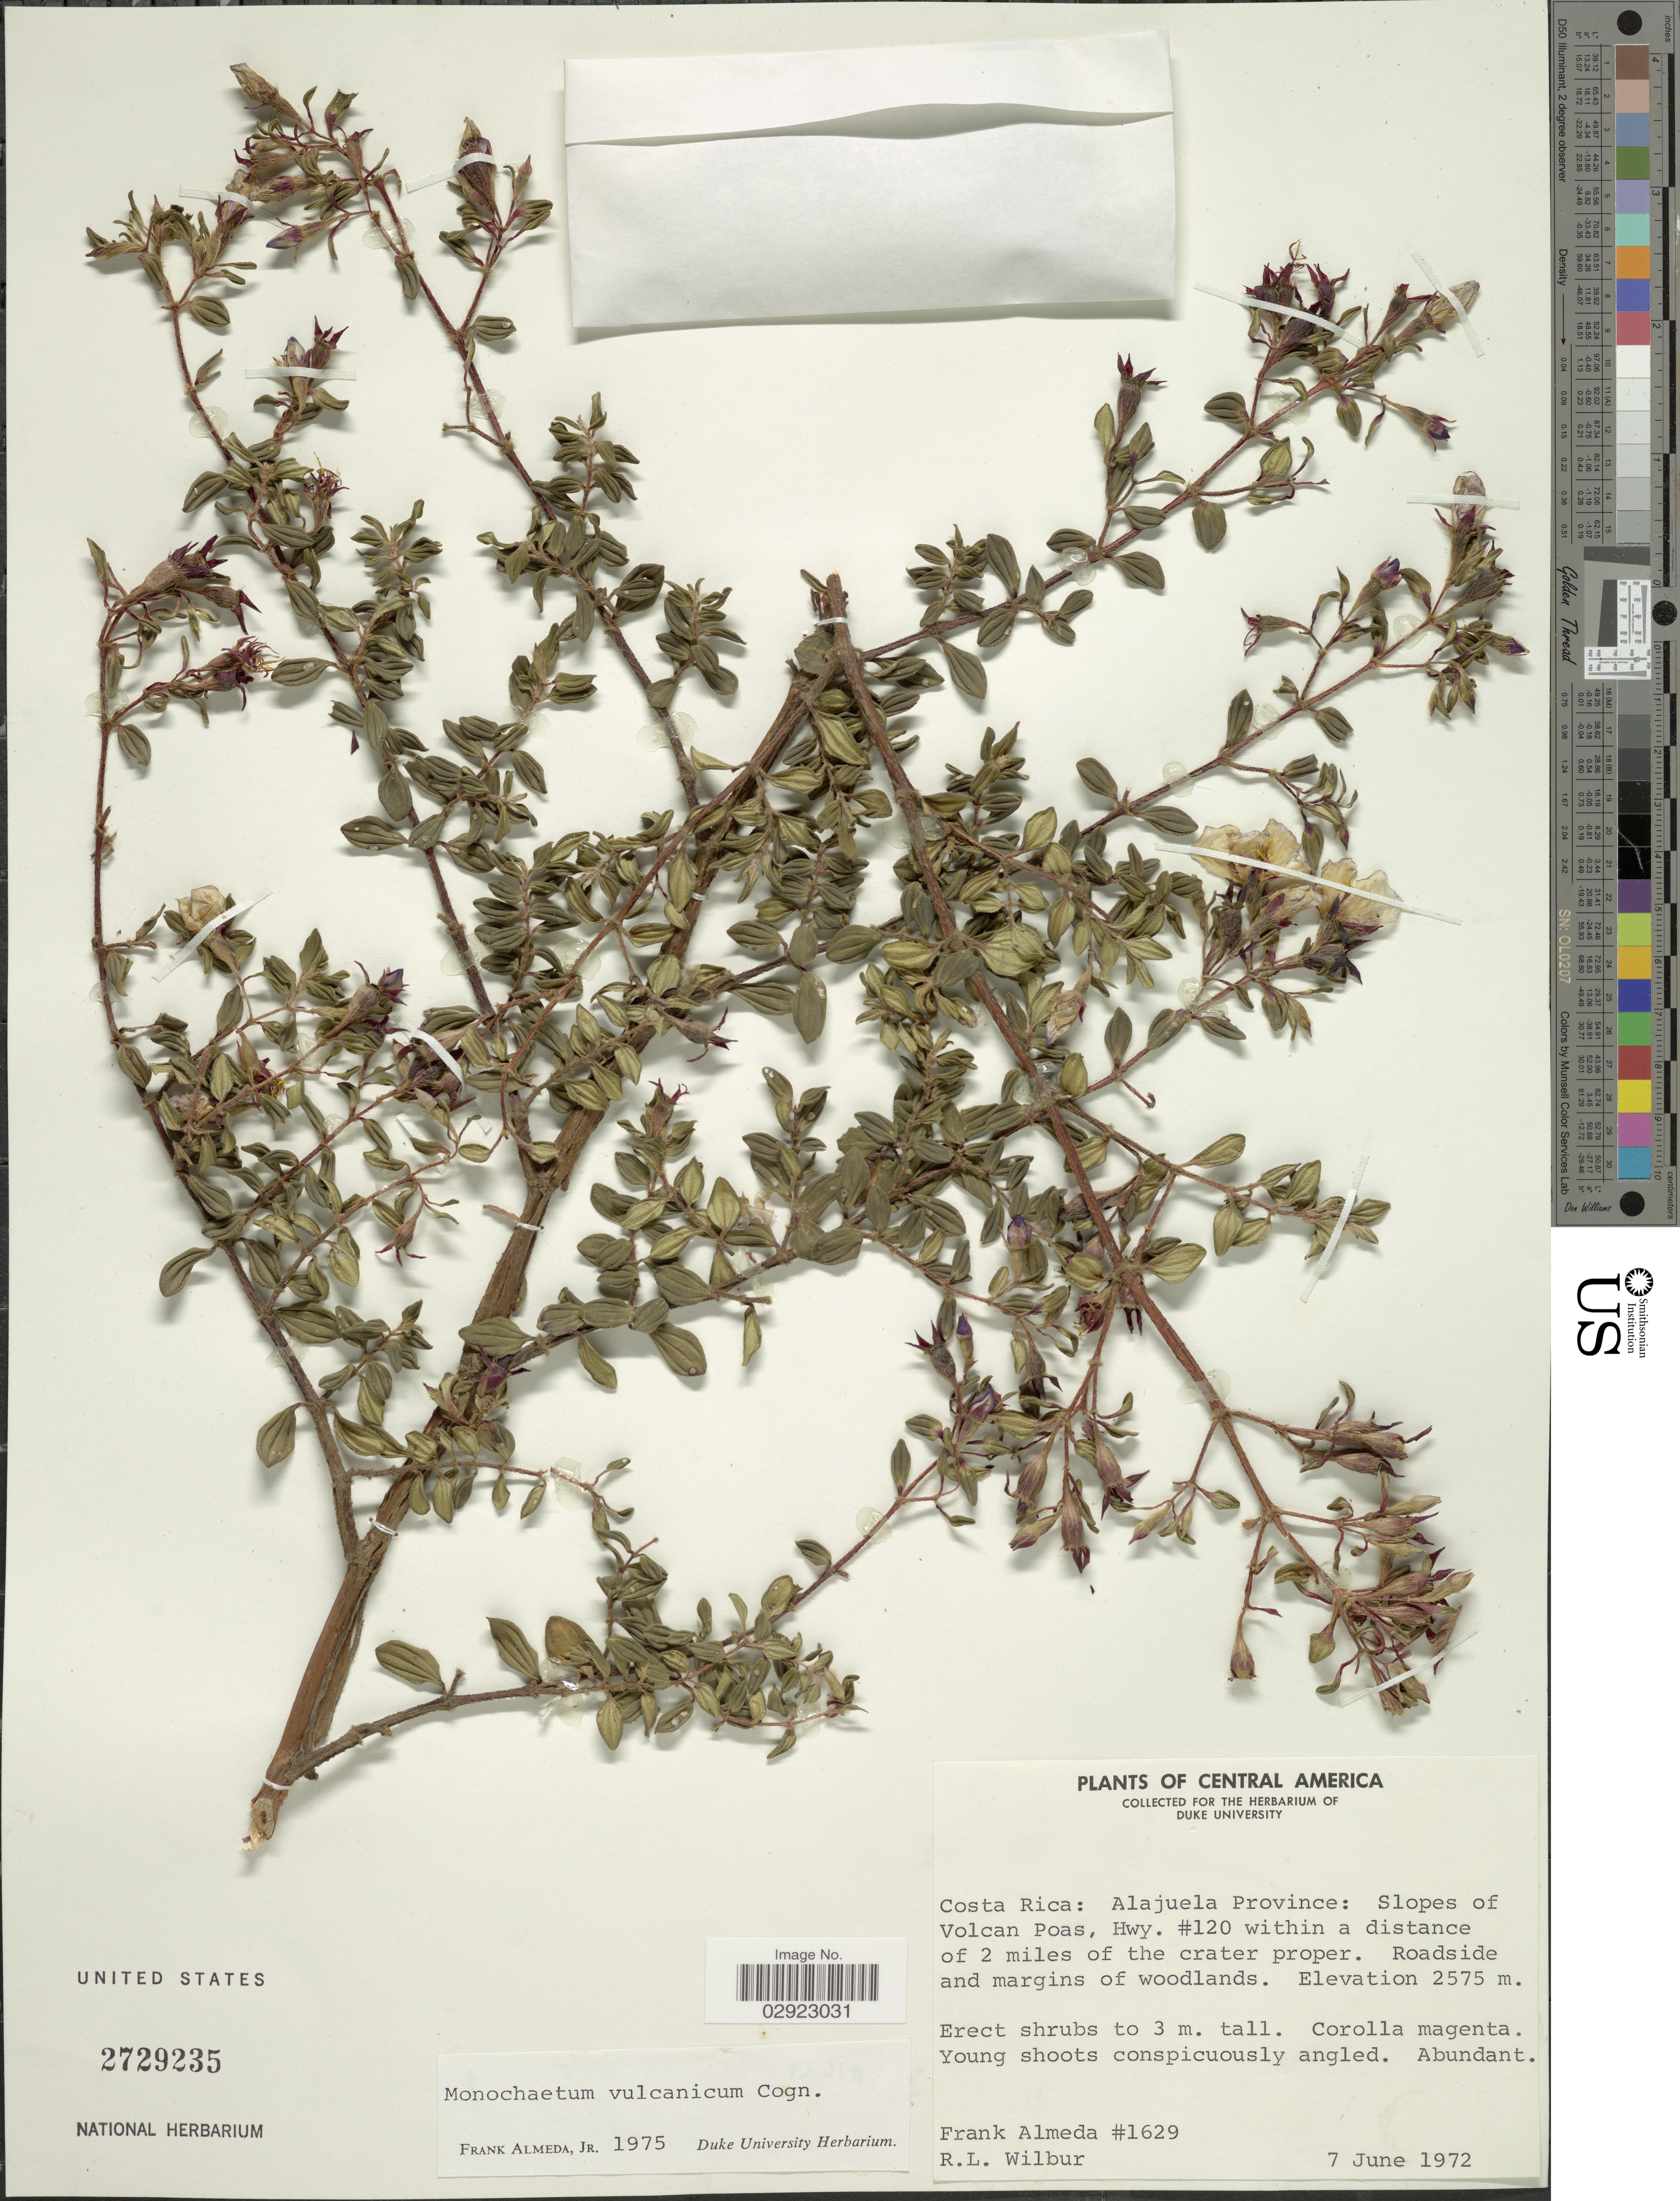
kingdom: Plantae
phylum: Tracheophyta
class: Magnoliopsida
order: Myrtales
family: Melastomataceae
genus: Monochaetum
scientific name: Monochaetum vulcanicum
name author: Cogn.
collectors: F. Almeda & R. L. Wilbur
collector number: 1629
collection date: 1972-06-07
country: Costa Rica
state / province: Alajuela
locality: Costa Rica: Alajuela Province: Slopes of Volcan Poas, Hwy. #120 within a distance of 2 miles of the crater proper.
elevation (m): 2575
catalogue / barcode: US 2729235